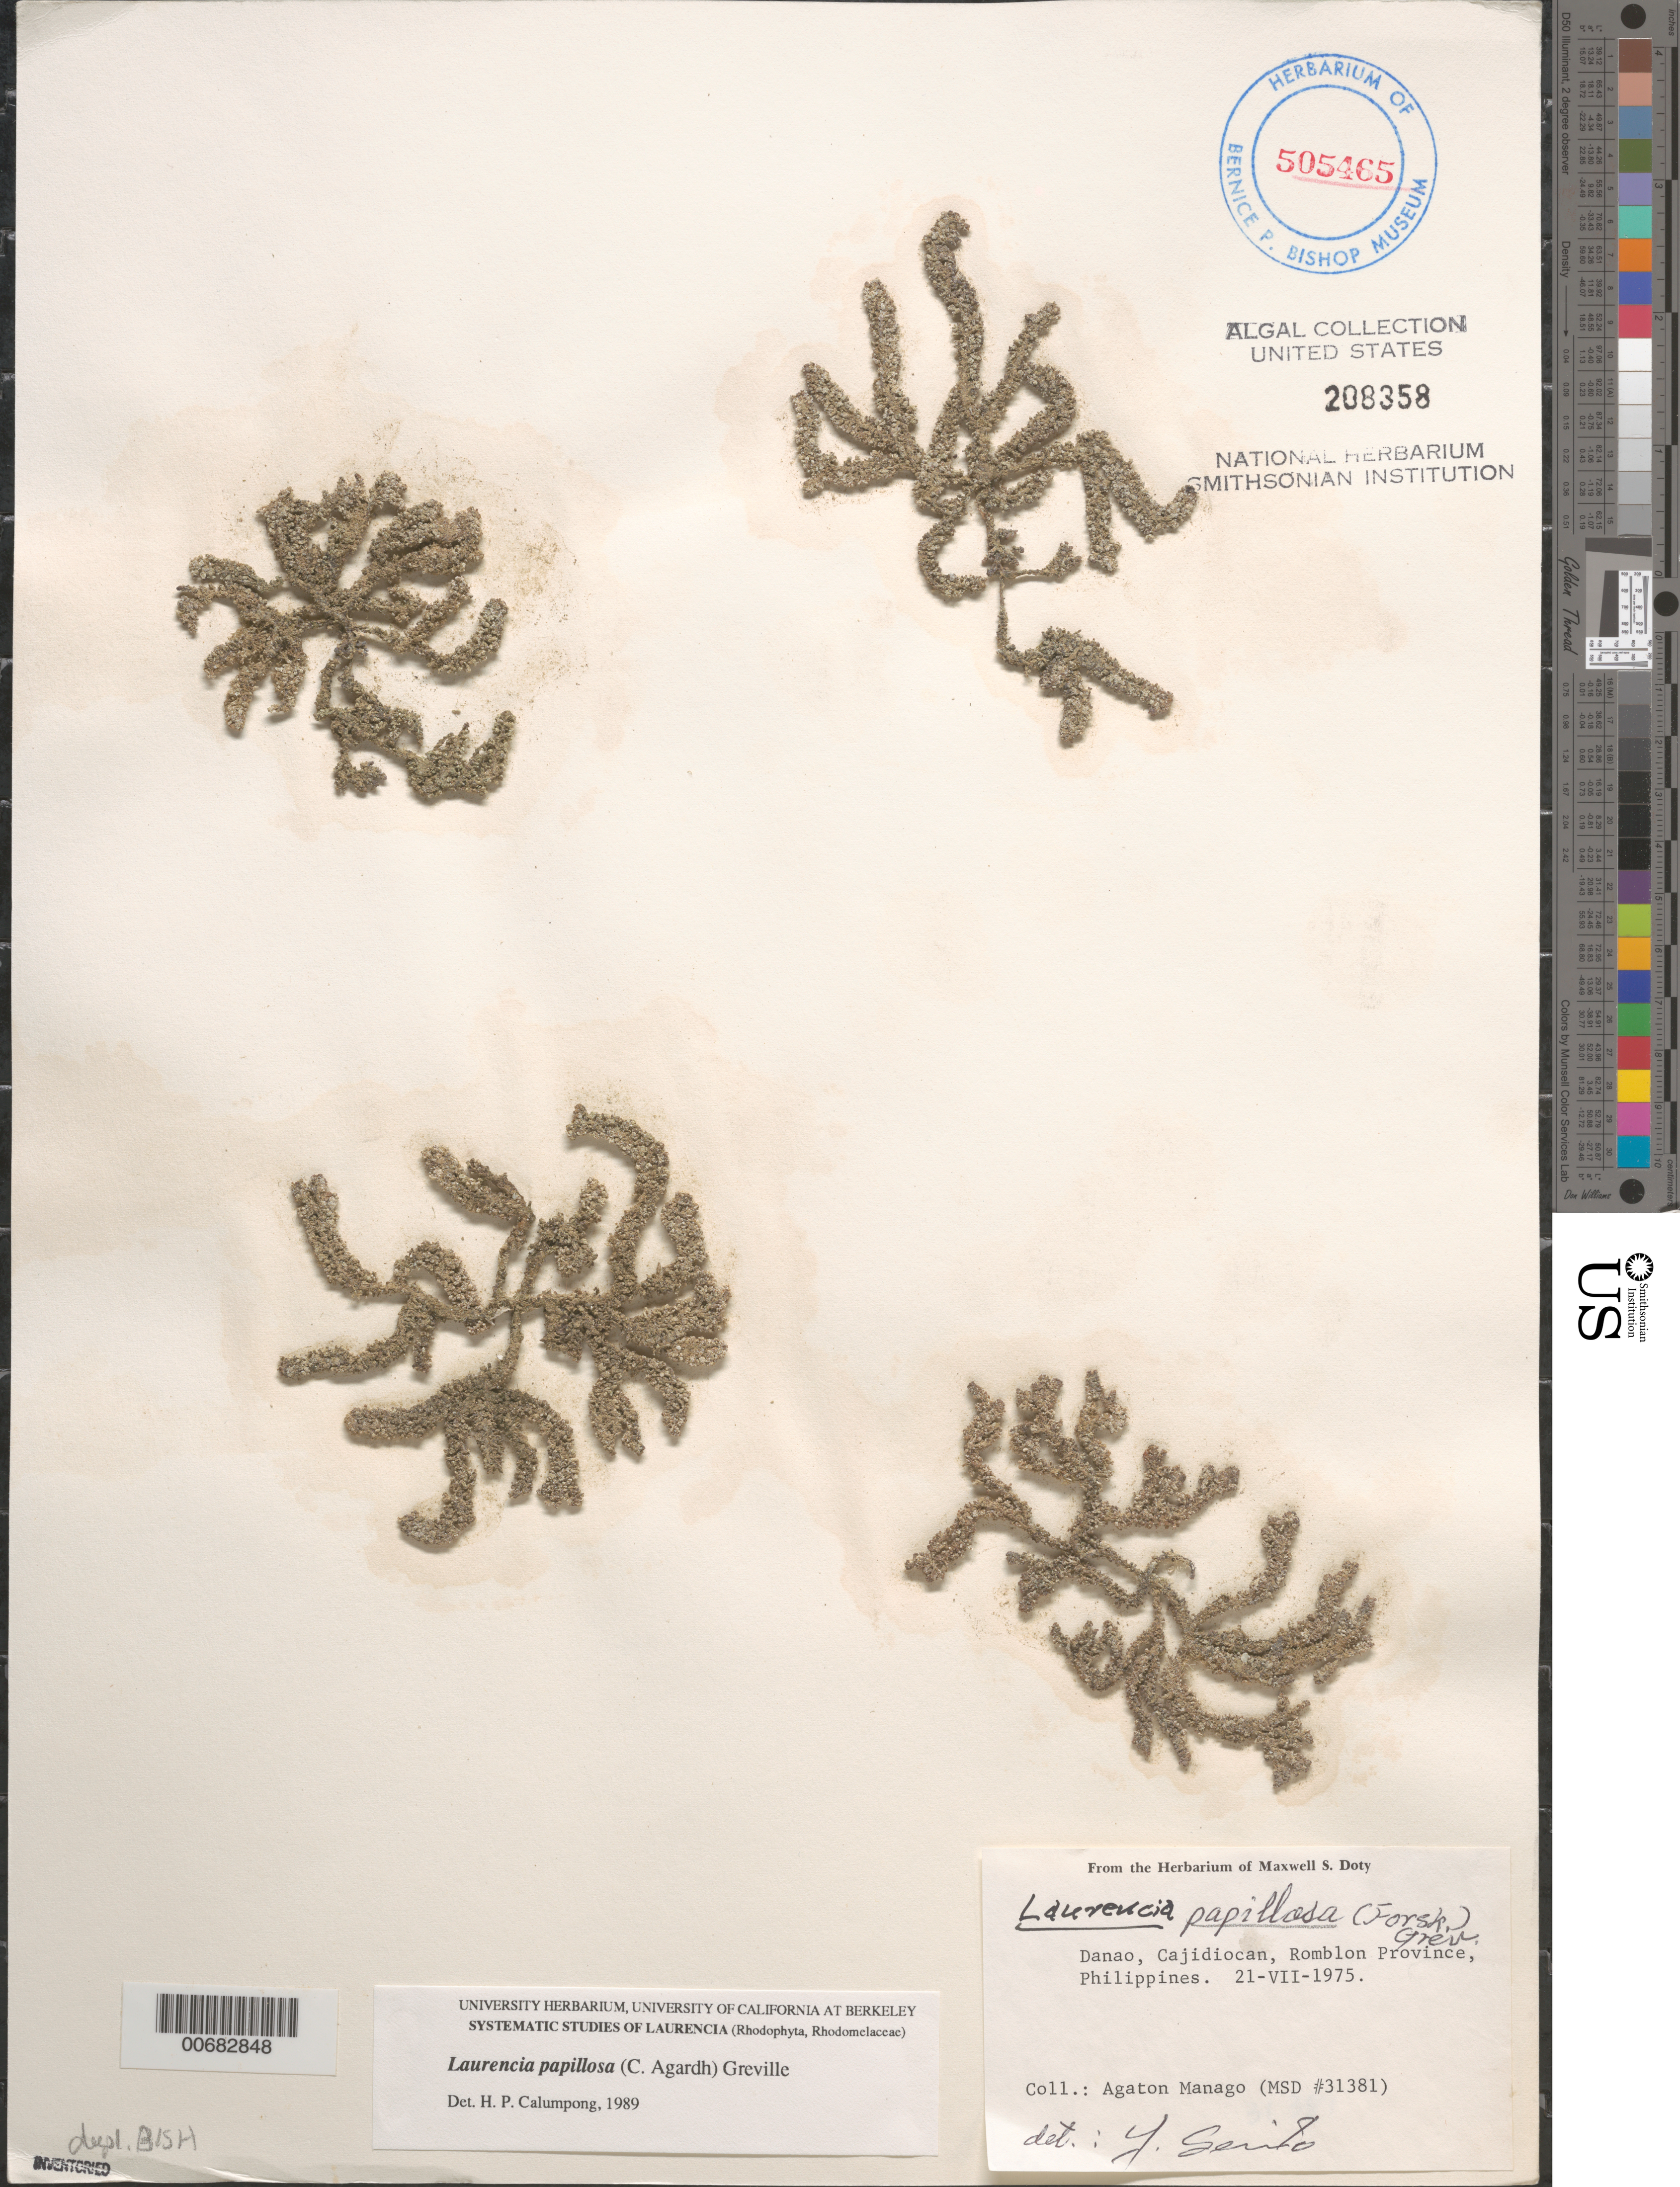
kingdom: Plantae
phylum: Rhodophyta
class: Florideophyceae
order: Ceramiales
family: Rhodomelaceae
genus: Palisada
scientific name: Palisada perforata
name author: (Bory) K.W. Nam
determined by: Algae name updating Project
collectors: A. Manago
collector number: MSD 31381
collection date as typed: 21 Jul 1975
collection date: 1975-07-21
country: Philippines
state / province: Mimaropa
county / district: Romblon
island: Sibuyan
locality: Danao, Cajidiocan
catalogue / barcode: US 208358